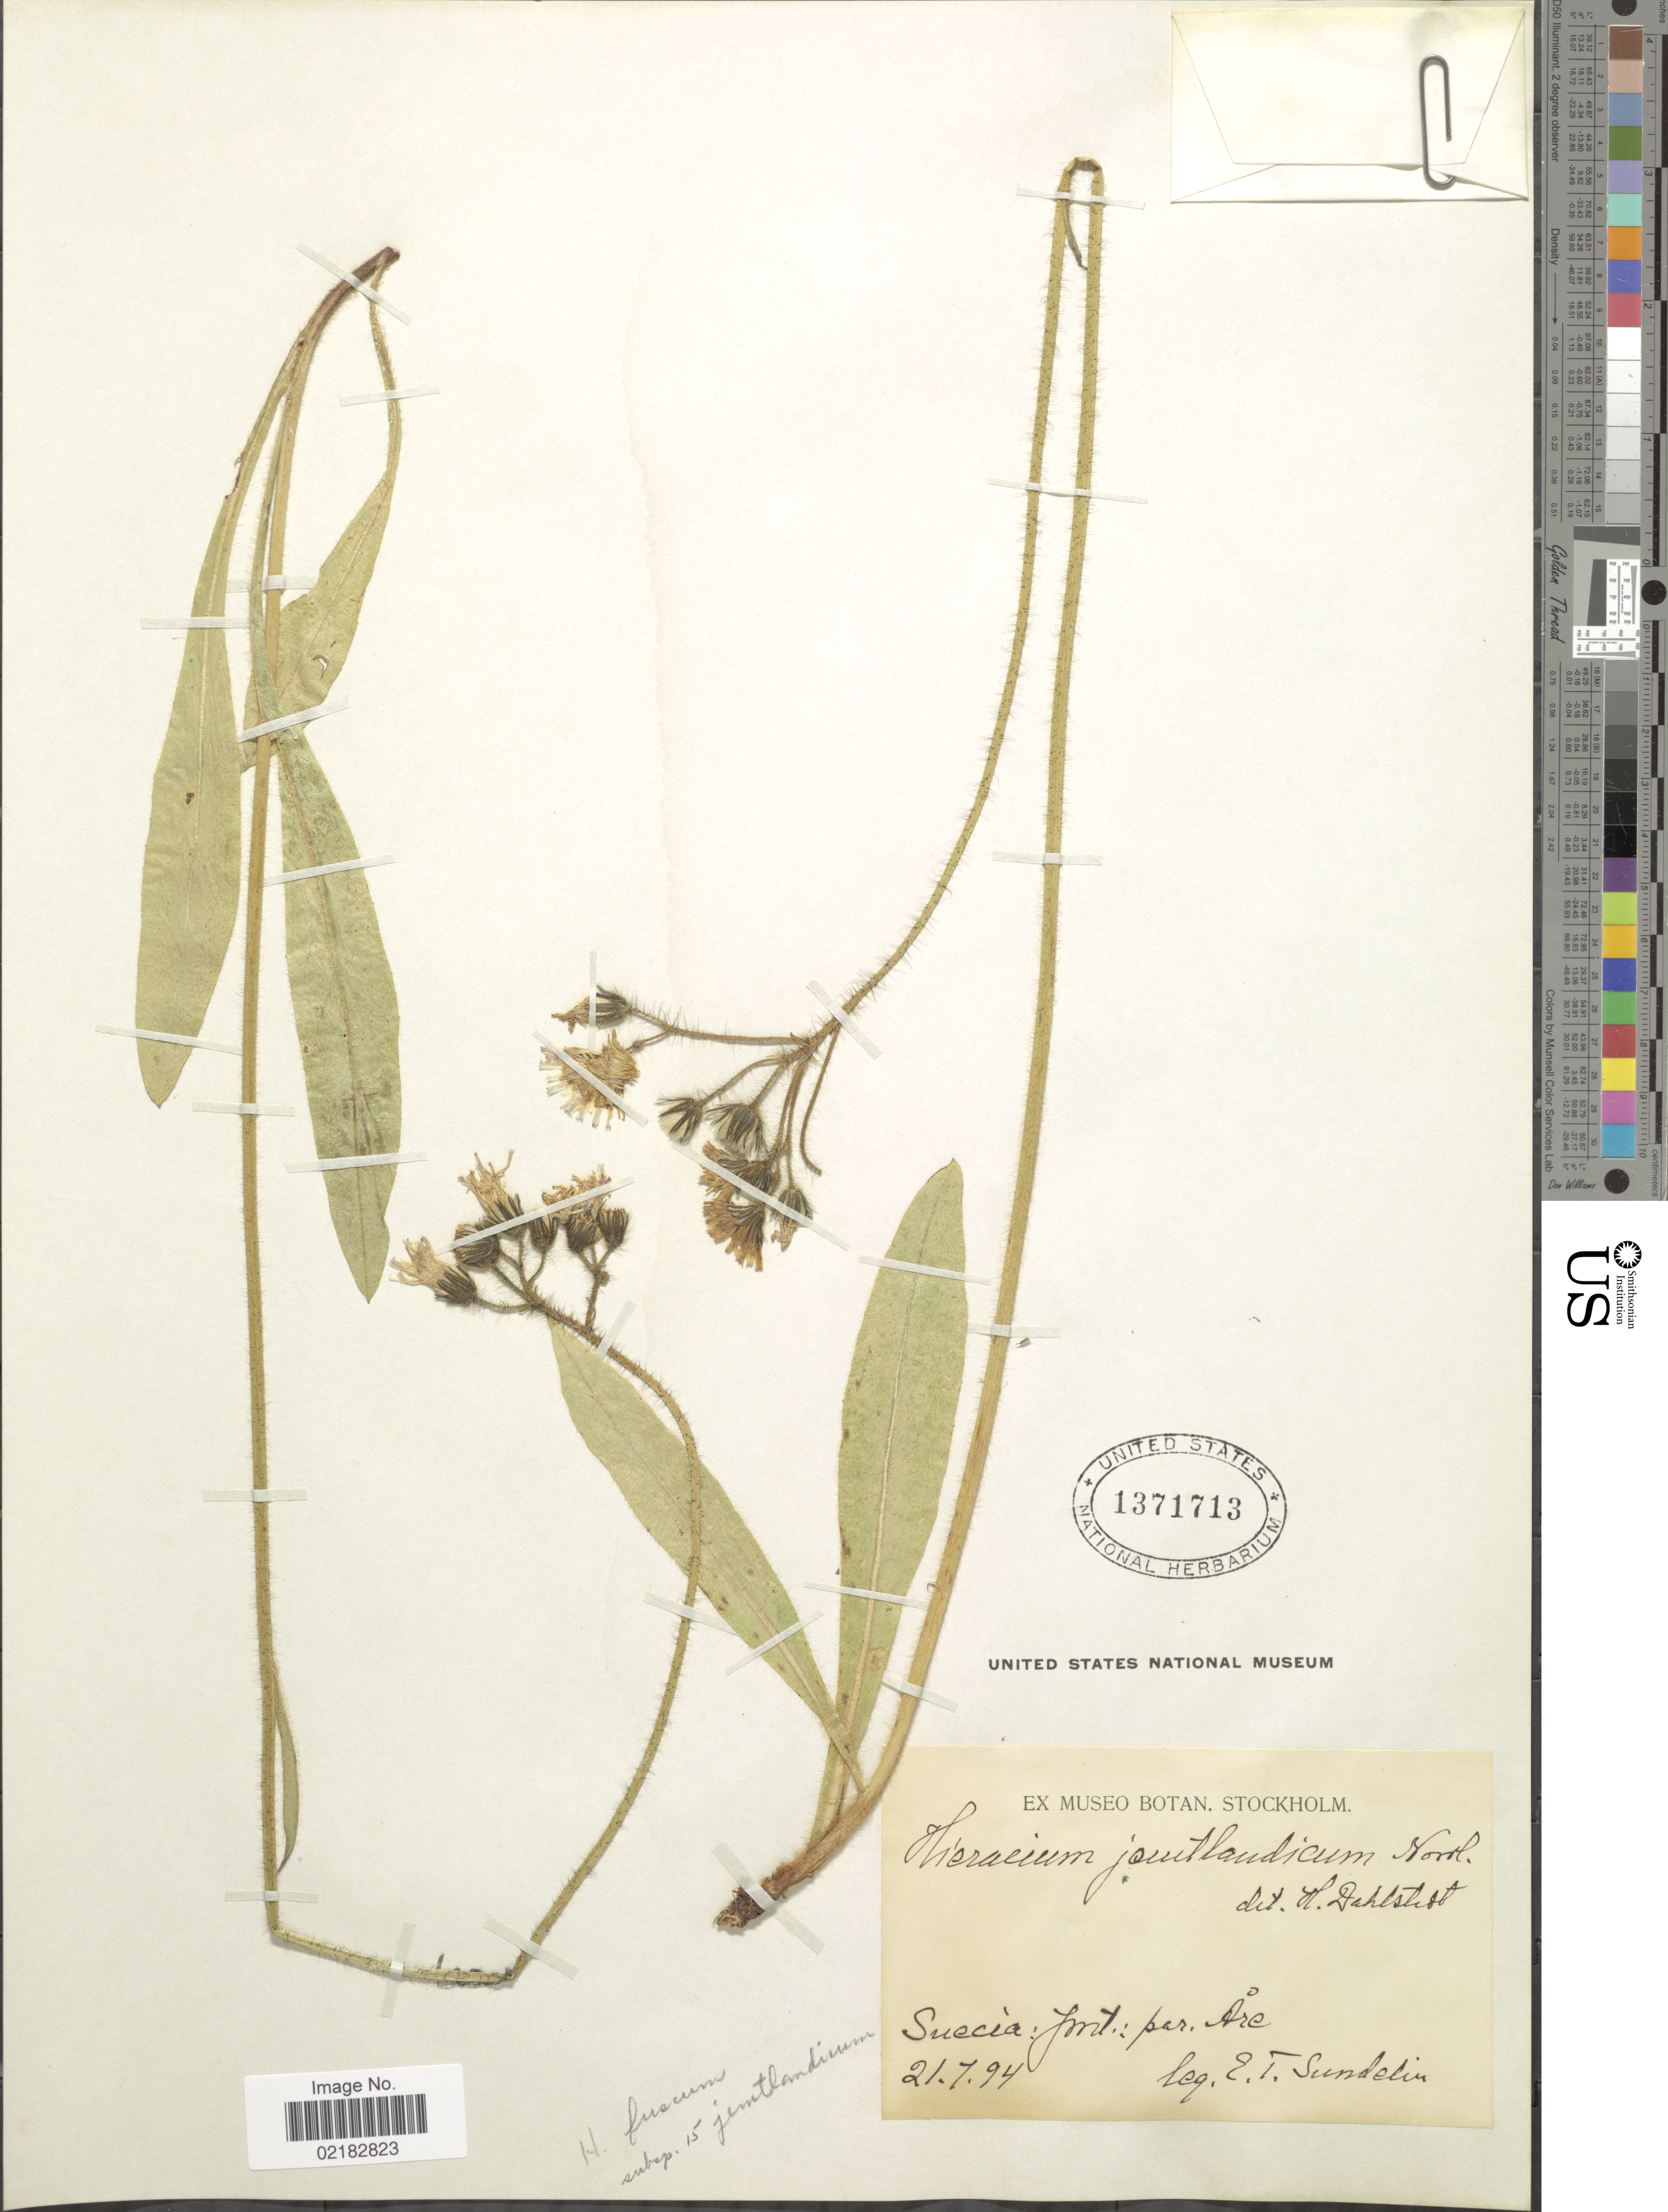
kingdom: Plantae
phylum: Tracheophyta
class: Magnoliopsida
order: Asterales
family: Asteraceae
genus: Pilosella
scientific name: Pilosella fusca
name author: (Vill.) Arvet-Touvet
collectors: E. Sundelin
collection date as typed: Transcribed d/m/y: 21/7/94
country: Sweden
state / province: Jamtland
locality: Suecia: Jamt.: par. Åre.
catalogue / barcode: US 1371713